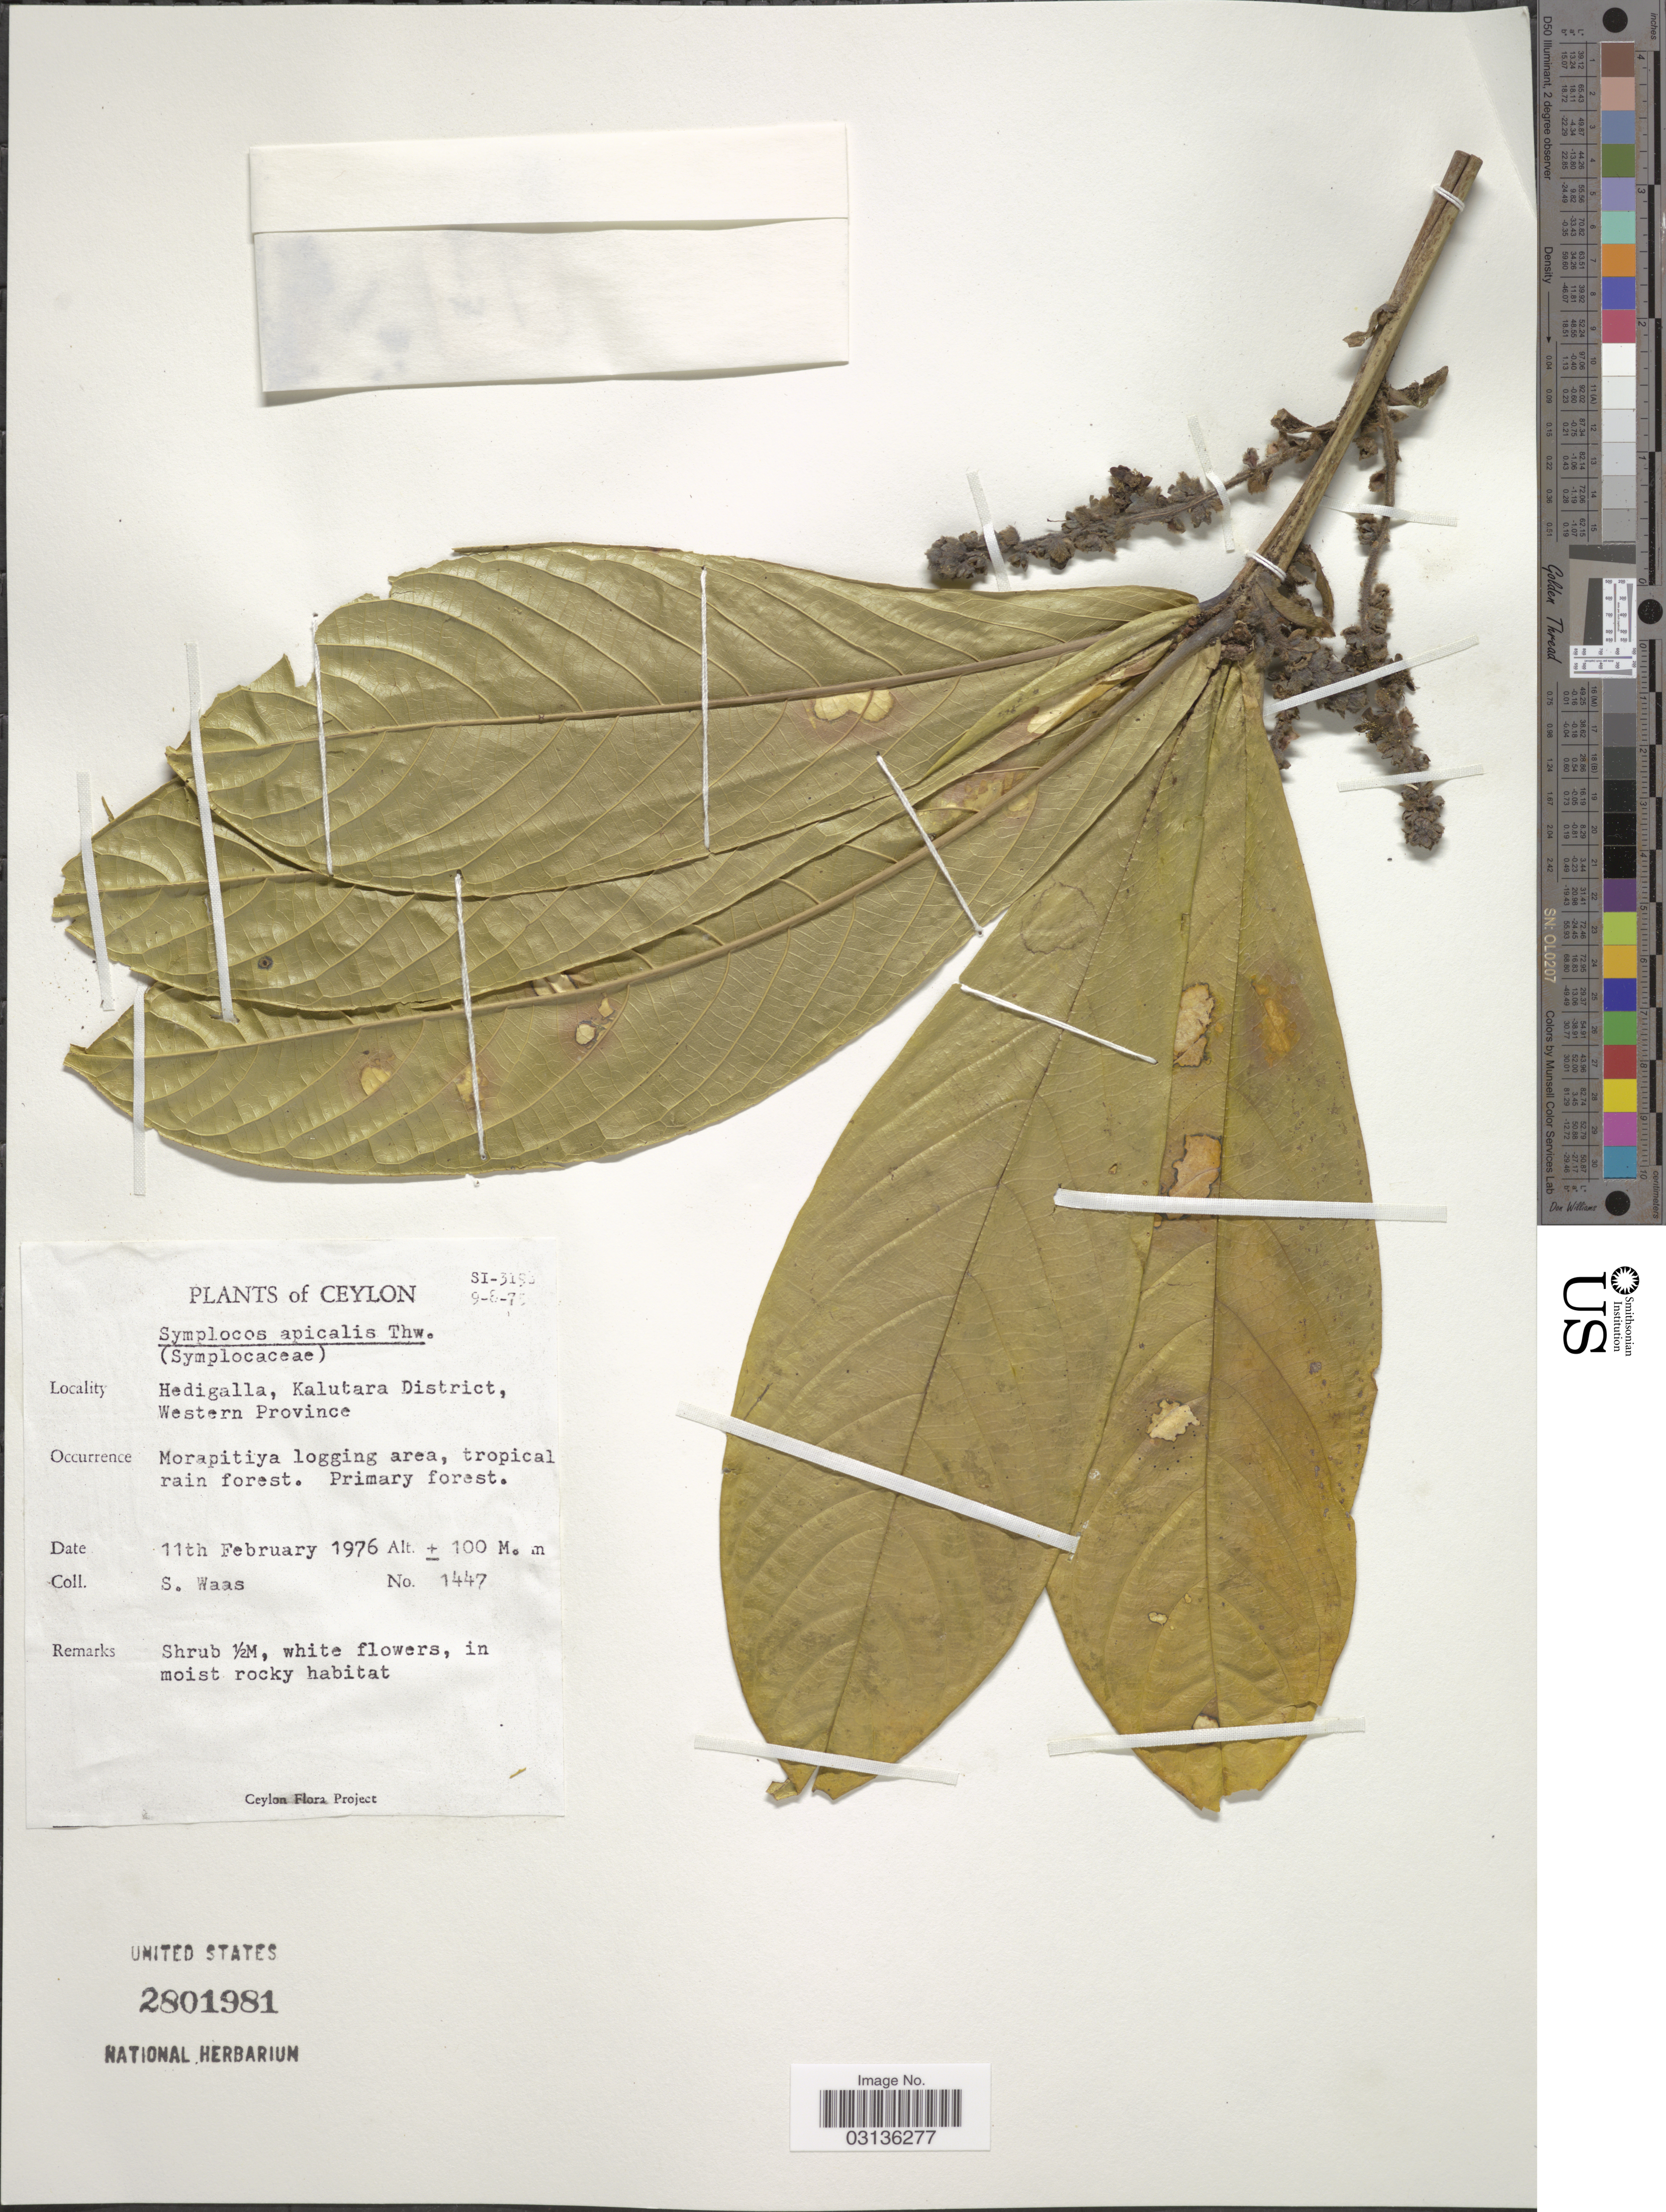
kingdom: Plantae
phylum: Tracheophyta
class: Magnoliopsida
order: Ericales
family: Symplocaceae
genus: Symplocos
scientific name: Symplocos apicalis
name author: Thwaites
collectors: S. Waas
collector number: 1447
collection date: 1976-02-11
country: Sri Lanka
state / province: Western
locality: Ceylon. Hedigalla, Kalutara District, Western Province. Morapitiya logging area.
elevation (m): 100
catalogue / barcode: US 2801981